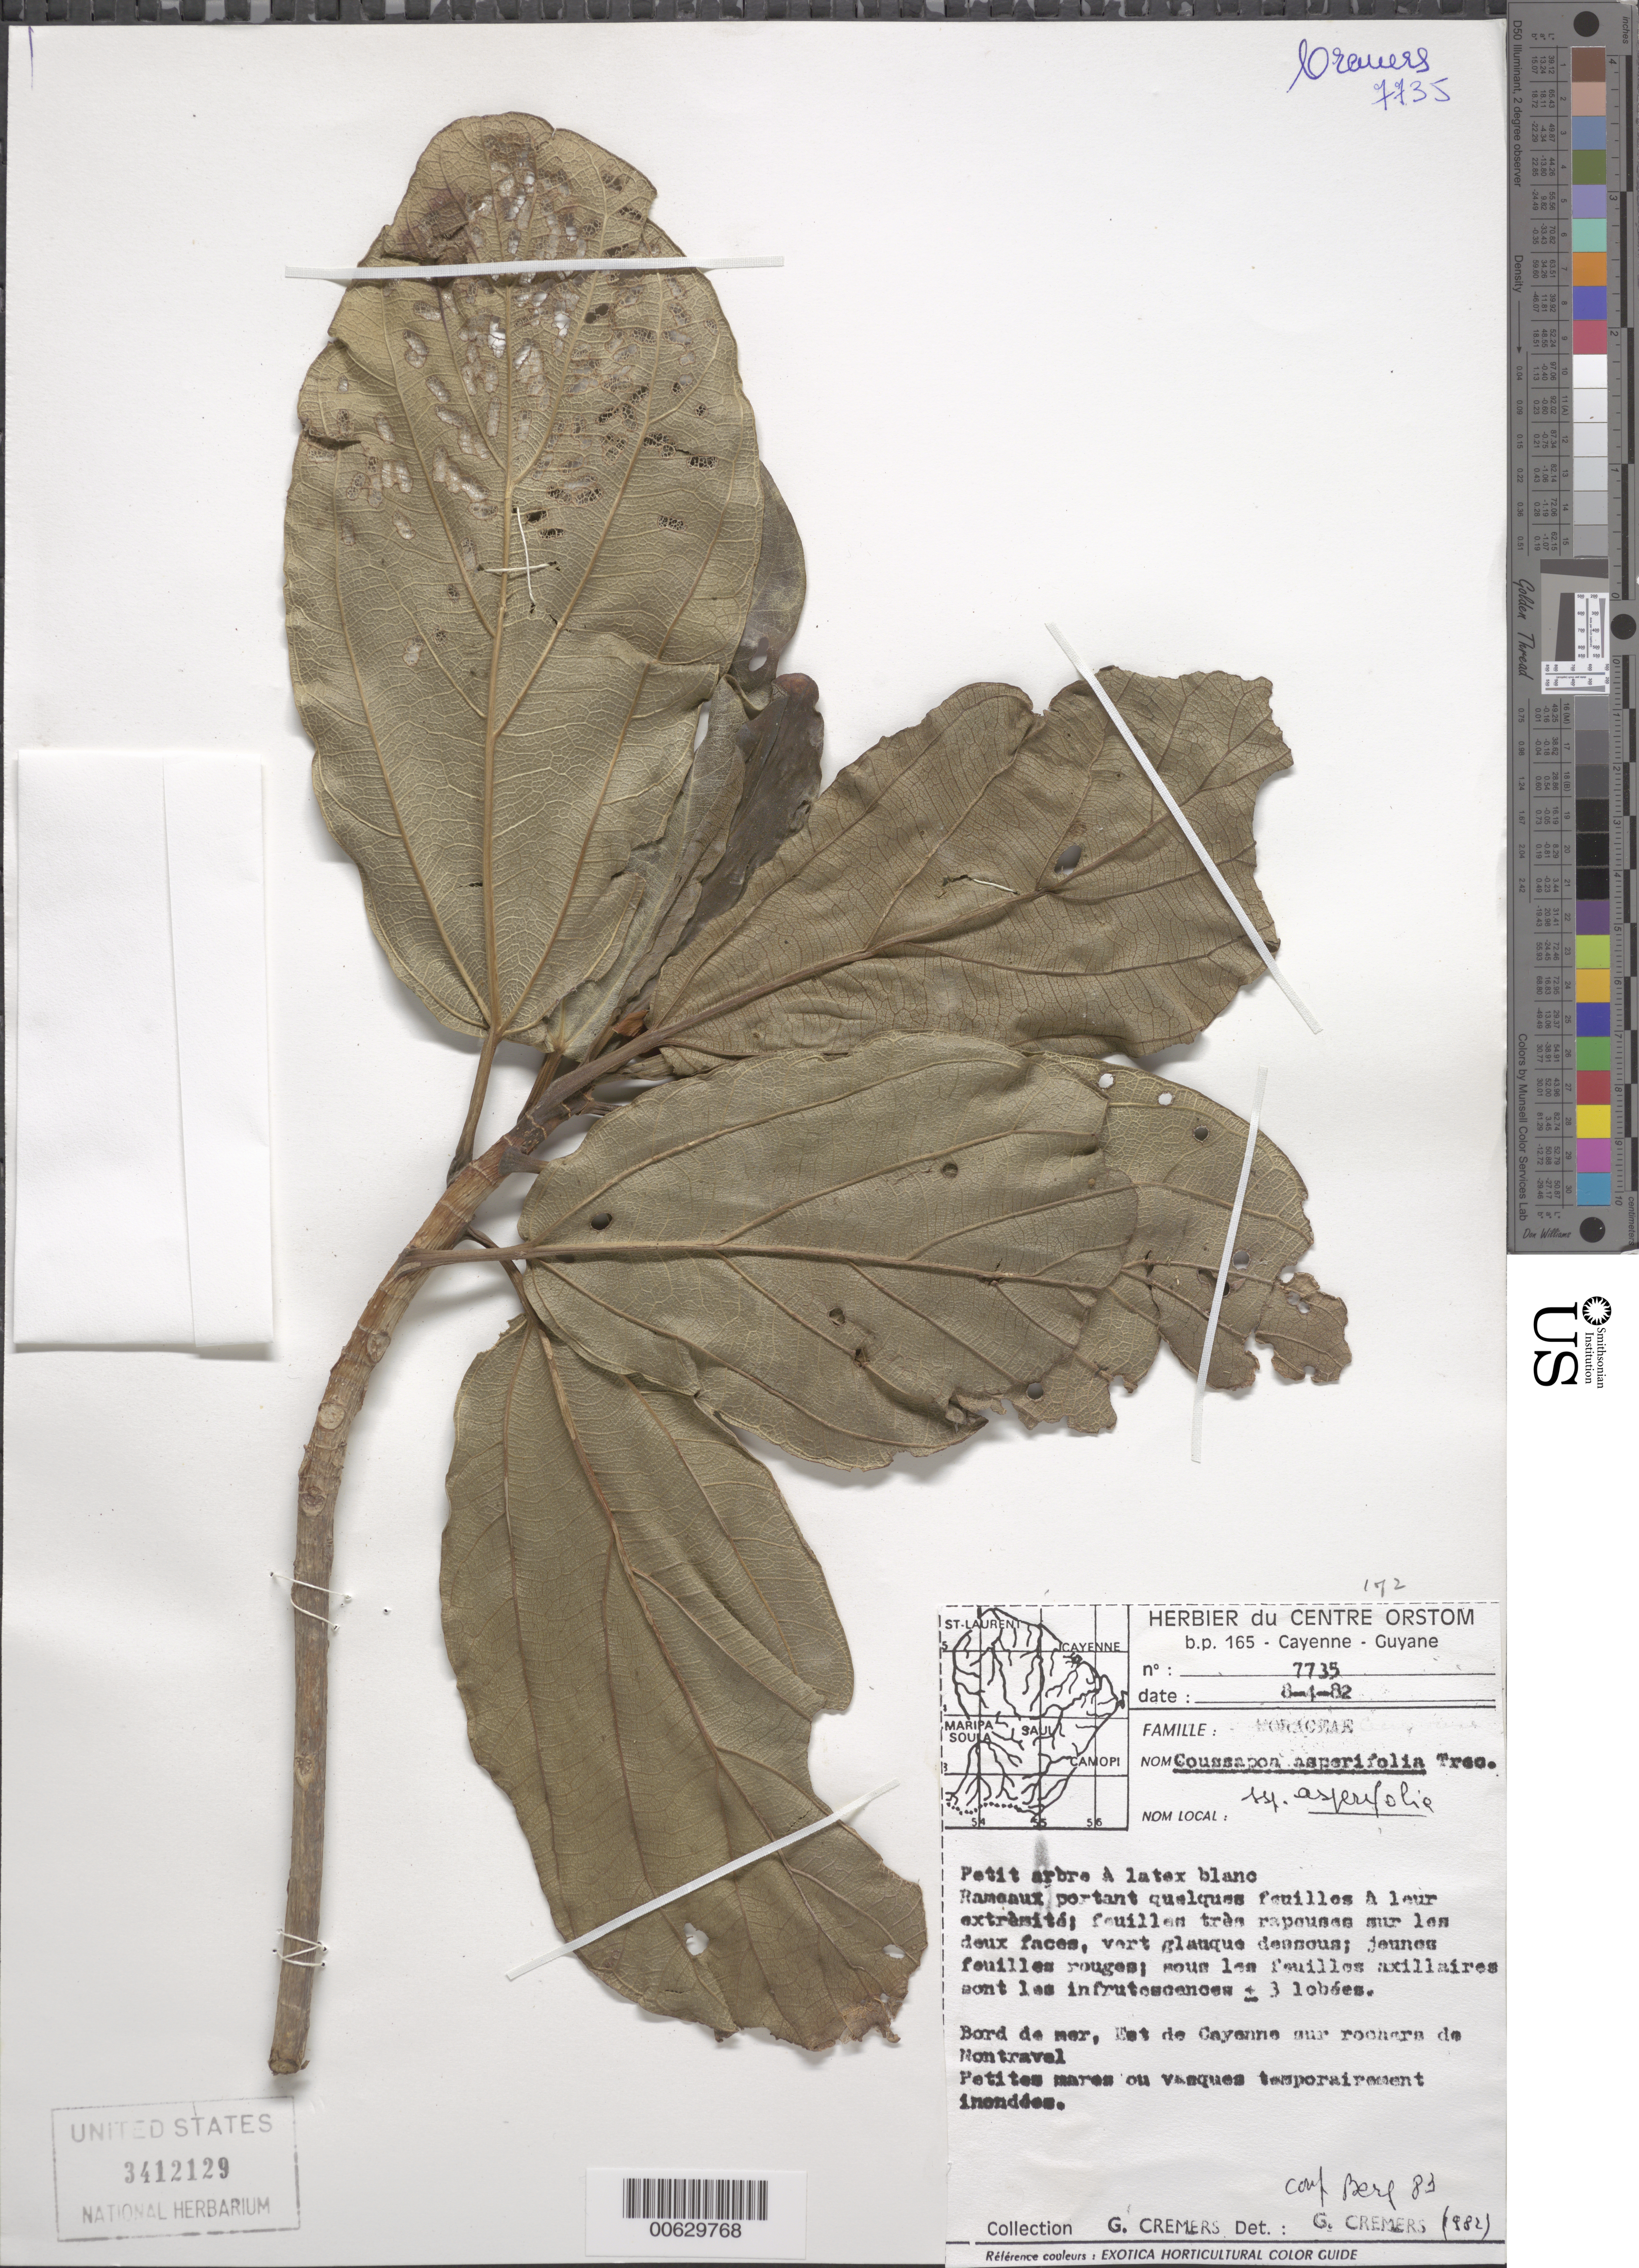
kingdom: Plantae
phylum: Tracheophyta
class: Magnoliopsida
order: Rosales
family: Urticaceae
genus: Coussapoa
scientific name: Coussapoa asperifolia subsp. asperifolia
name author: Trécul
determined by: Berg, C. C.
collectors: G. Cremers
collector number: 7735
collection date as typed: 8-Apr-82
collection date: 1982-04-08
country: French Guiana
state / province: Cayenne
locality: Cayenne, Est de, sur les rochers de Montravel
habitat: Seaside, on rocks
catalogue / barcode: US 3412129